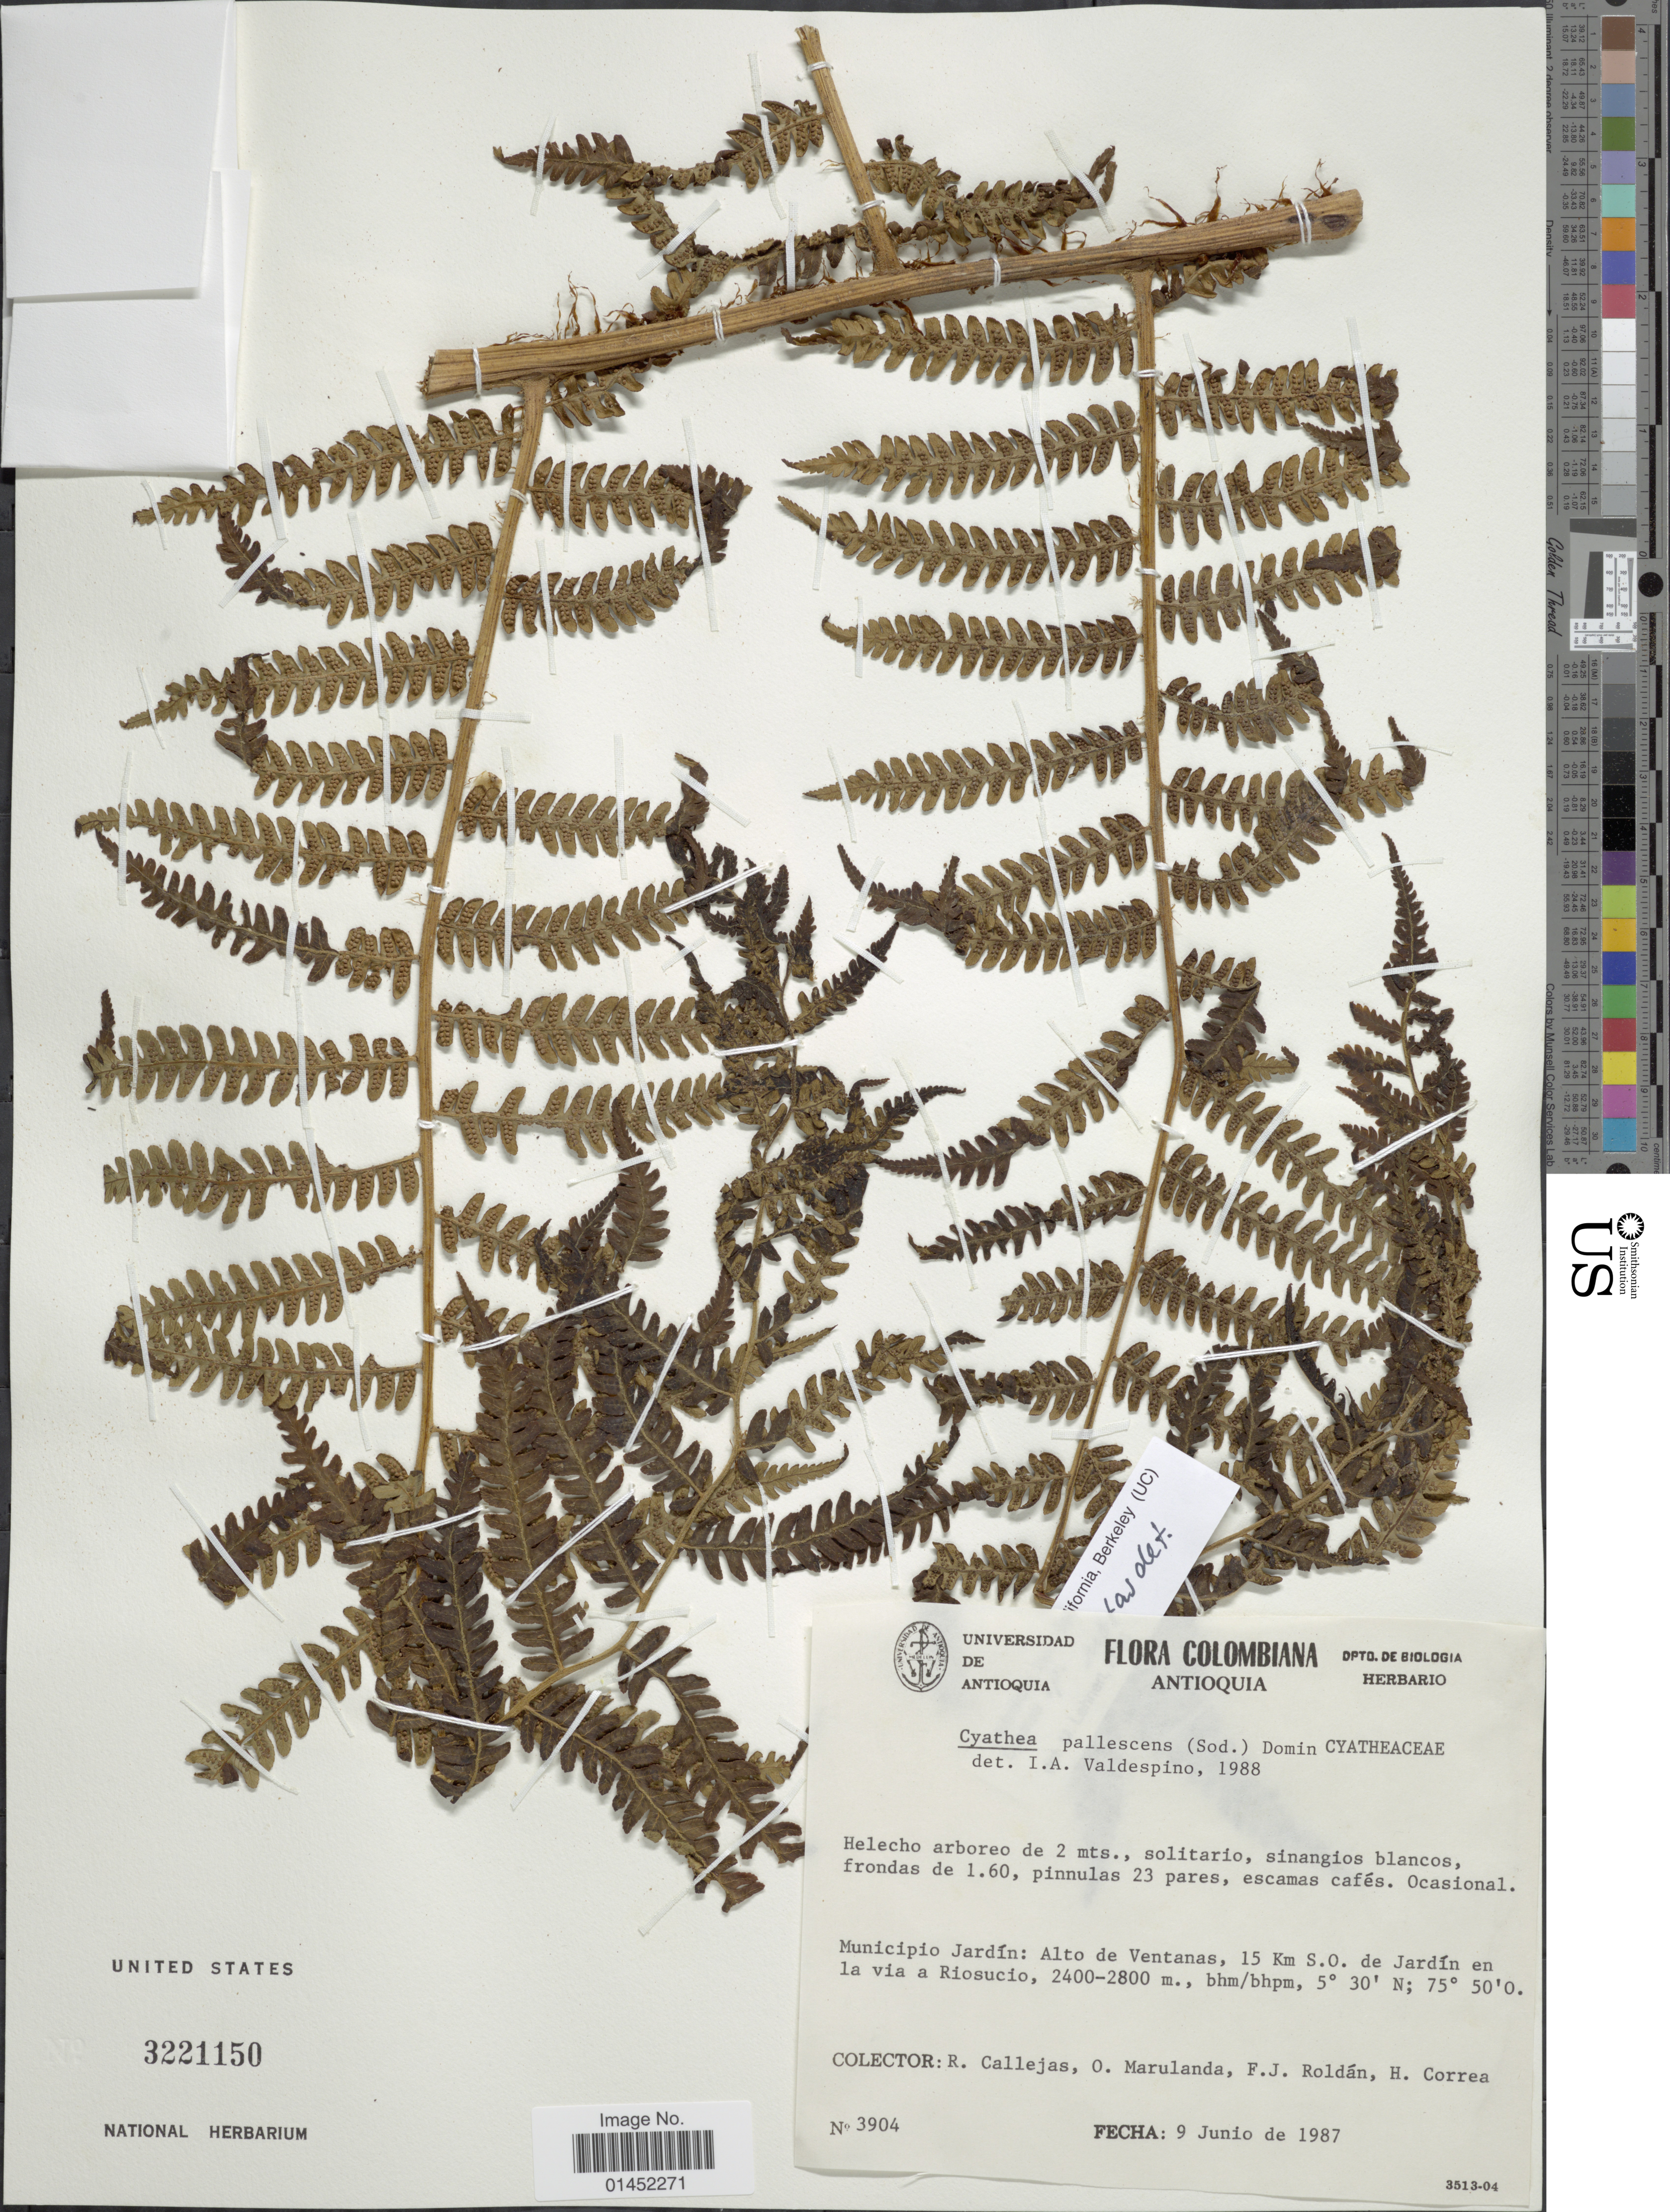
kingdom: Plantae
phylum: Tracheophyta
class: Polypodiopsida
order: Cyatheales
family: Cyatheaceae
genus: Cyathea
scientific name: Cyathea pallescens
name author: (Sodiro) Domin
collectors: R. Callejas, O. Marulanda, F. J. Roldán & H. Correa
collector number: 3904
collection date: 1987-06-09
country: Colombia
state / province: Antioquia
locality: Municpio Jardín: Alto de Ventanas, 15 Km S.O de Jardín en la via a Riosucio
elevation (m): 2400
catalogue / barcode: US 3221150